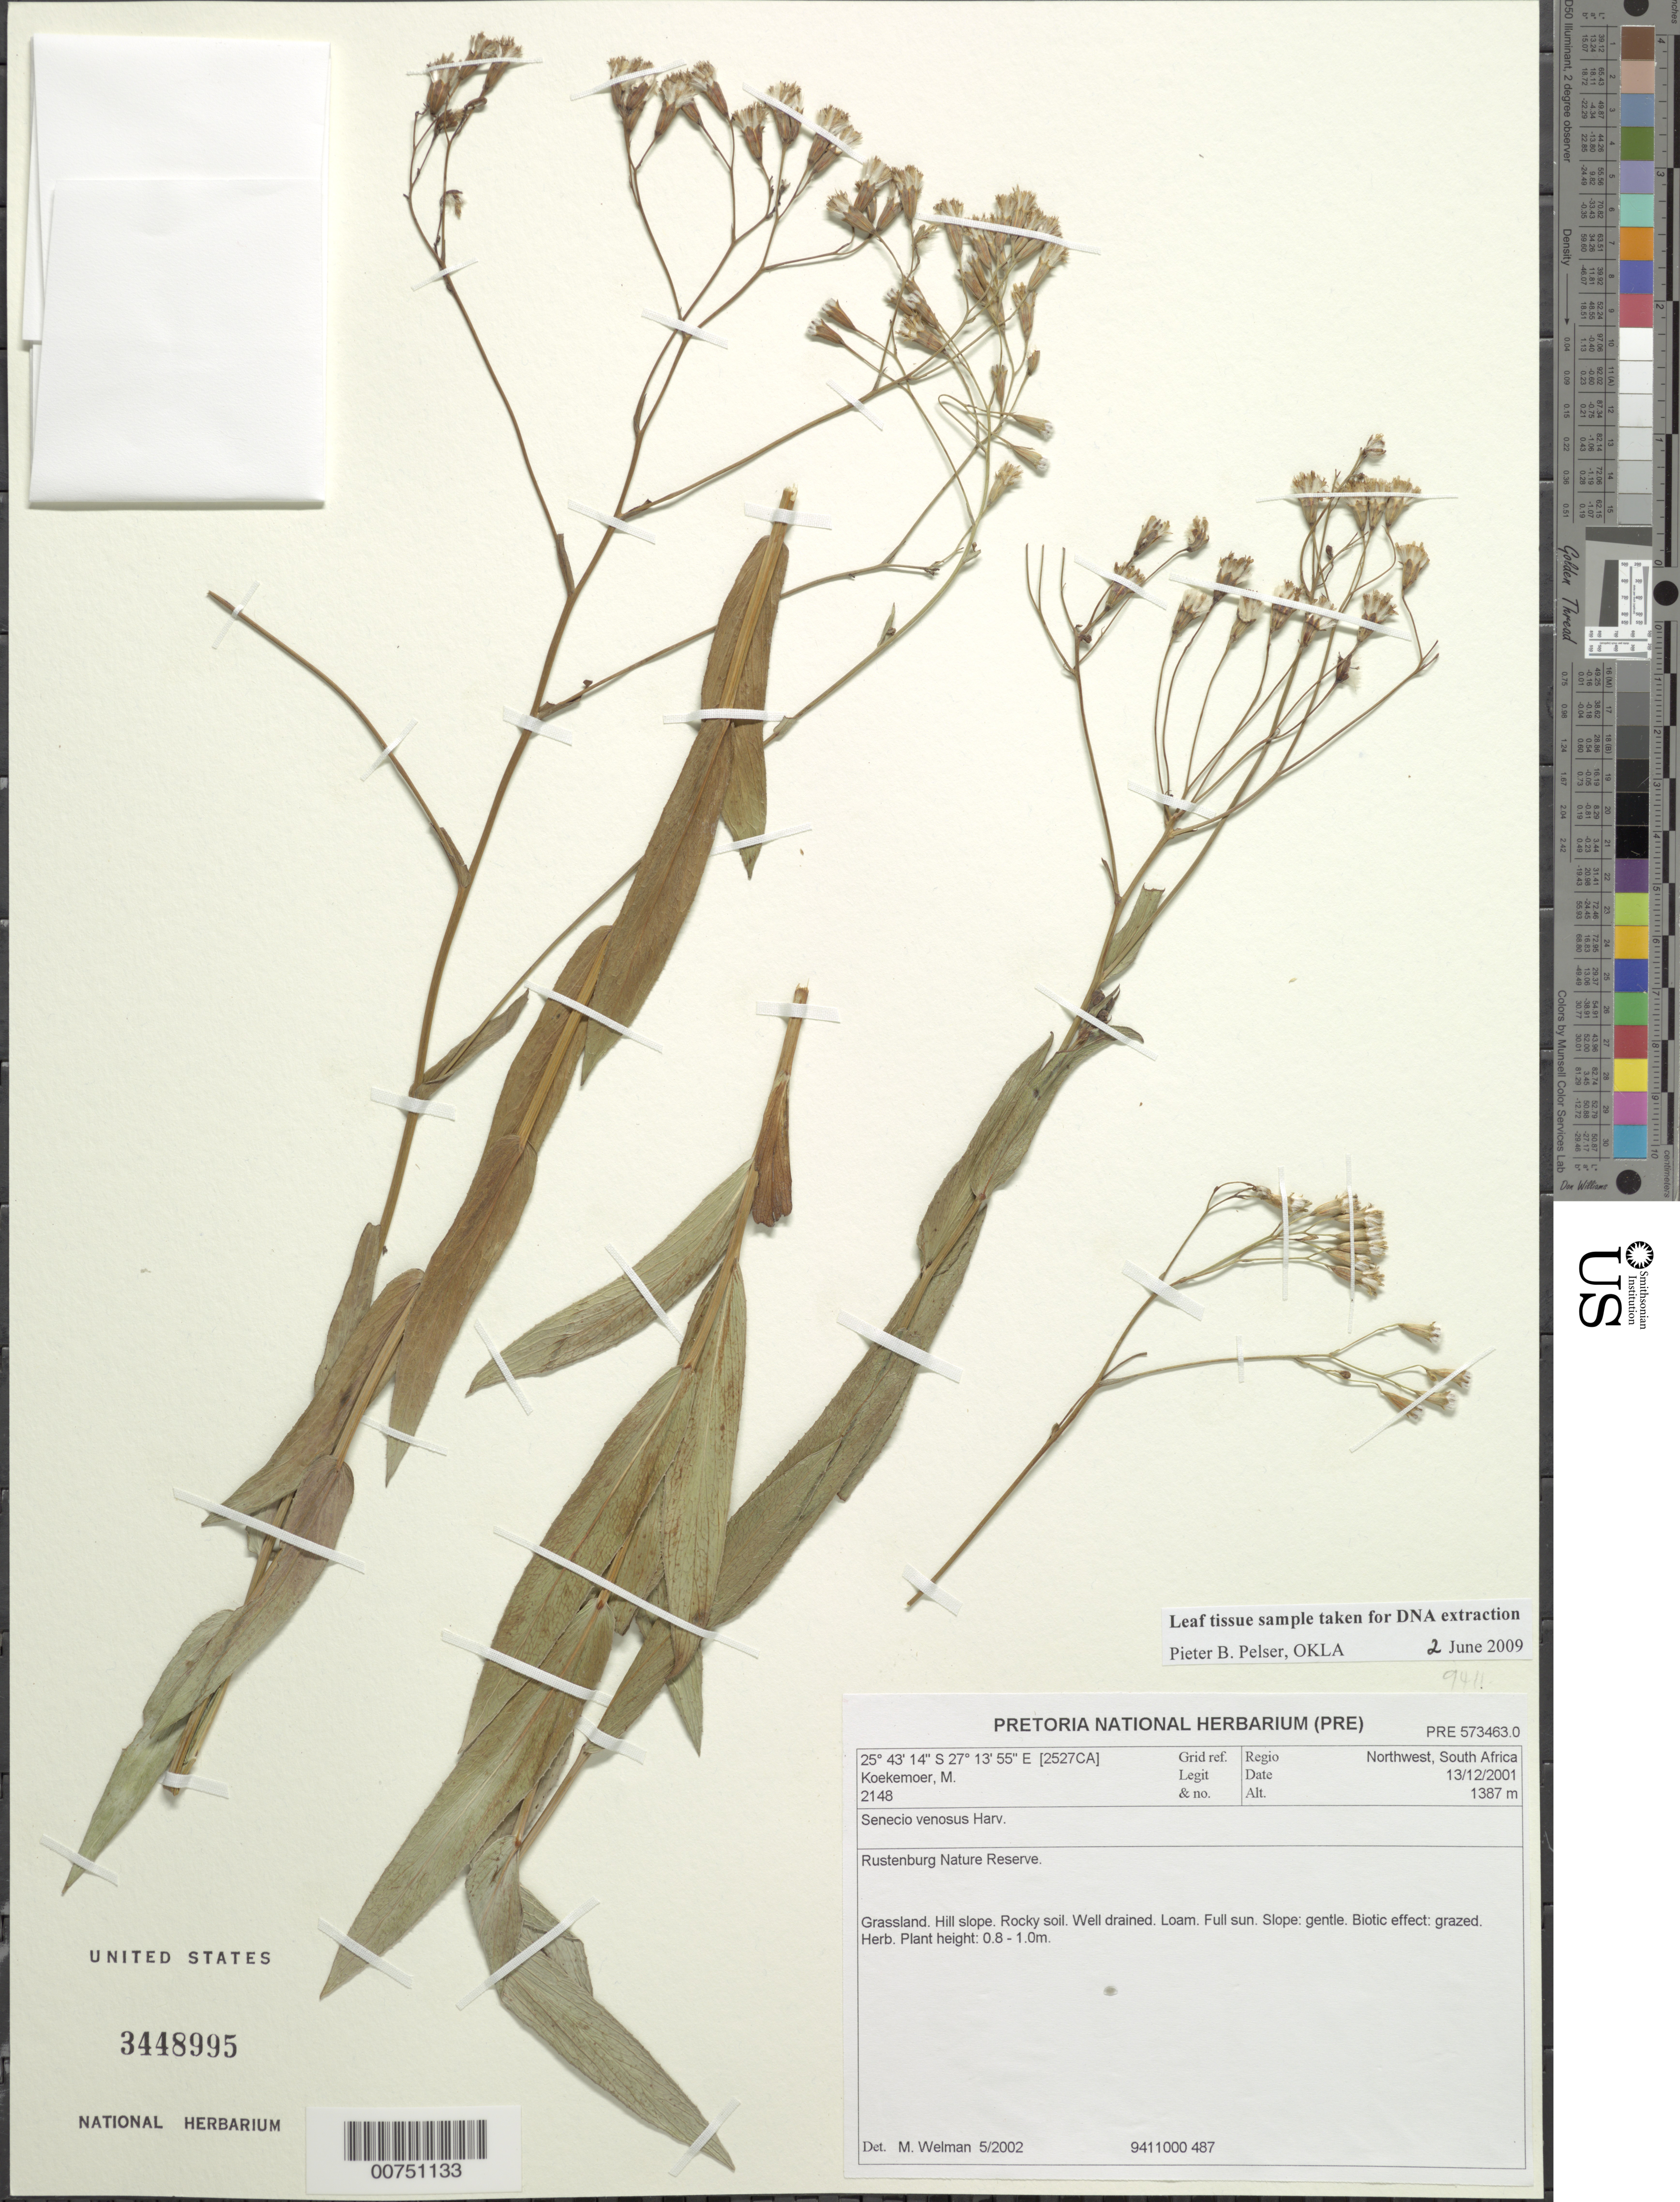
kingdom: Plantae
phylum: Tracheophyta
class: Magnoliopsida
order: Asterales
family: Asteraceae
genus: Senecio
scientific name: Senecio venosus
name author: Harv.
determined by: Welman, M.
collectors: M. Koekemoer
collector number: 2148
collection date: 2001-12-13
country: South Africa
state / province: North West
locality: Rustenburg Nature Reserve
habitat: Grassland; hillslope, rocky soil, well-drained, loam, full sun, gentle slope, grazed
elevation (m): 1387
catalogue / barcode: US 3448995